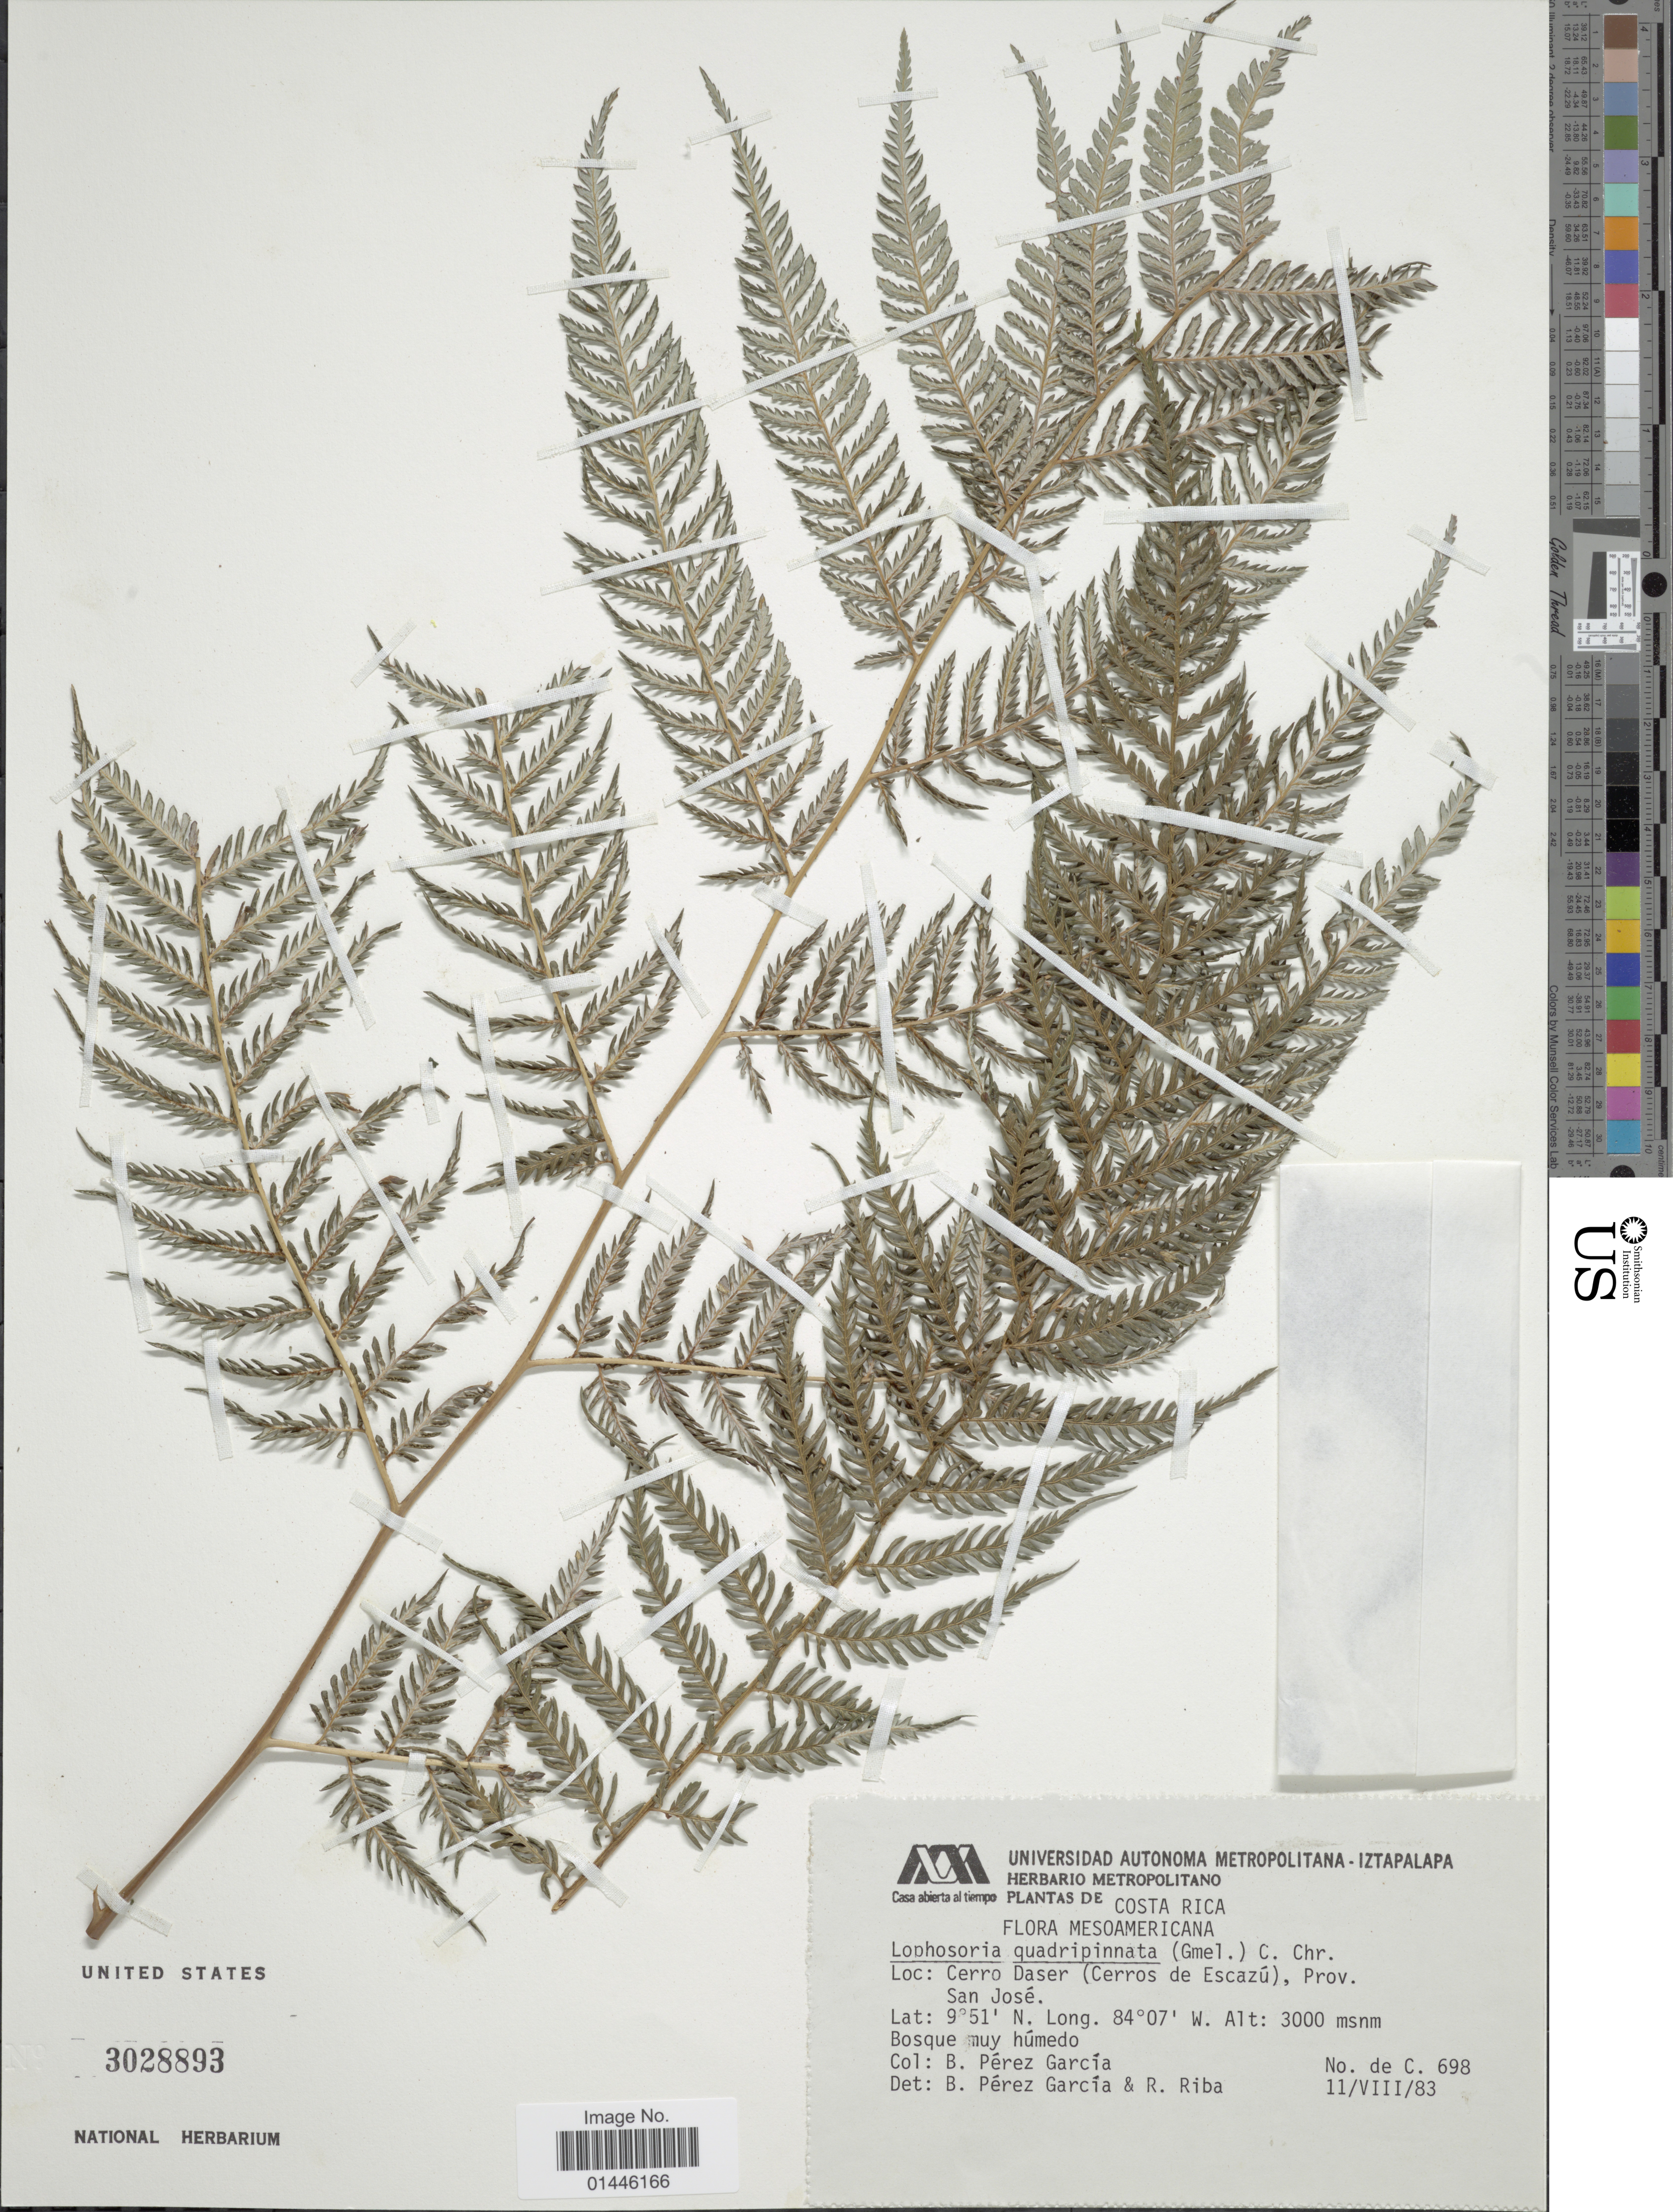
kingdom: Plantae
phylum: Tracheophyta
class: Polypodiopsida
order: Cyatheales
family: Dicksoniaceae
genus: Lophosoria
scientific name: Lophosoria quadripinnata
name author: (J.F. Gmel.) C. Chr.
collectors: B. Perez G.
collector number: C.698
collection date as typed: Transcribed d/m/y: 11/8/83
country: Costa Rica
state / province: San José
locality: Mesoamericana. Cerro Daser (Cerros de Escazú)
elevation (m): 3000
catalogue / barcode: US 3028893